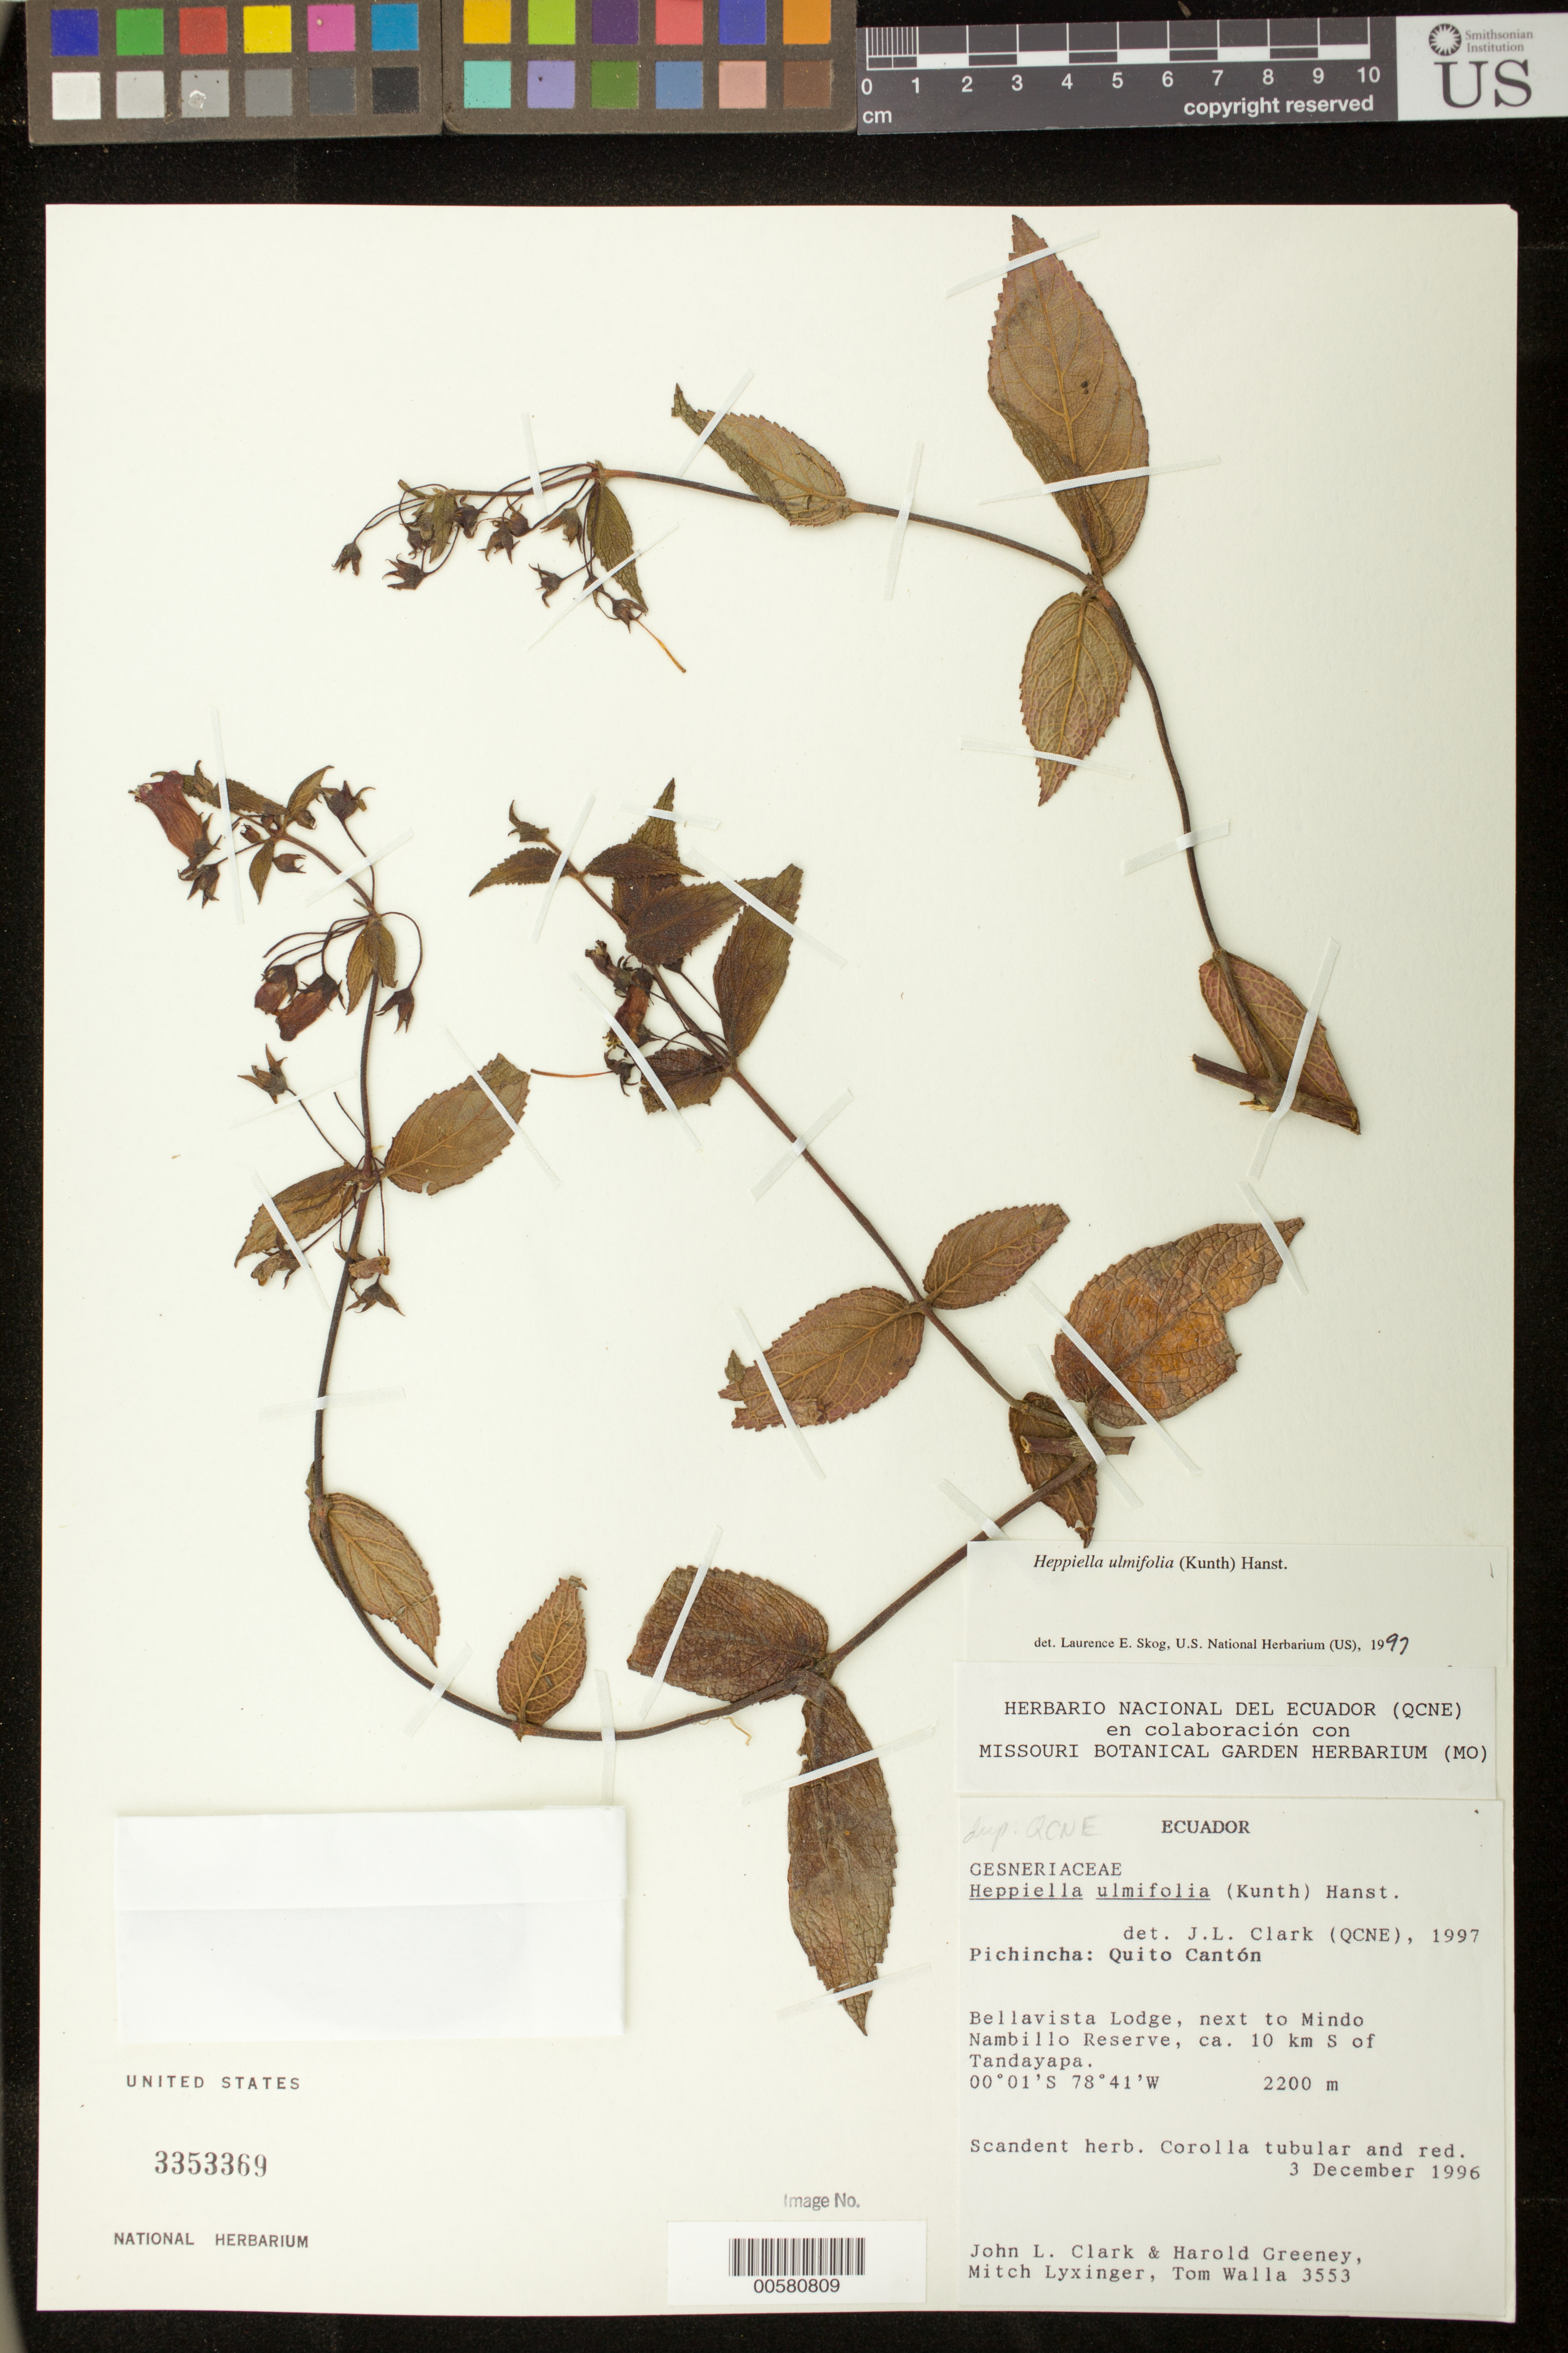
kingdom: Plantae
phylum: Tracheophyta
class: Magnoliopsida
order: Lamiales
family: Gesneriaceae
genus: Heppiella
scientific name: Heppiella ulmifolia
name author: (Kunth) Hanst.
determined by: Skog, Laurence E.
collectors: J. L. Clark, H. Greeney, M. Lyxinger & T. Walla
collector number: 3553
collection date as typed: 03 Dec 1996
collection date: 1996-12-03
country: Ecuador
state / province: Pichincha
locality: Quito Cantón. Bellavista Lodge, next to Mindo Nambillo Reserve, ca. 10 km S of Tandayapa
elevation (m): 2200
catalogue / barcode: US 3353369